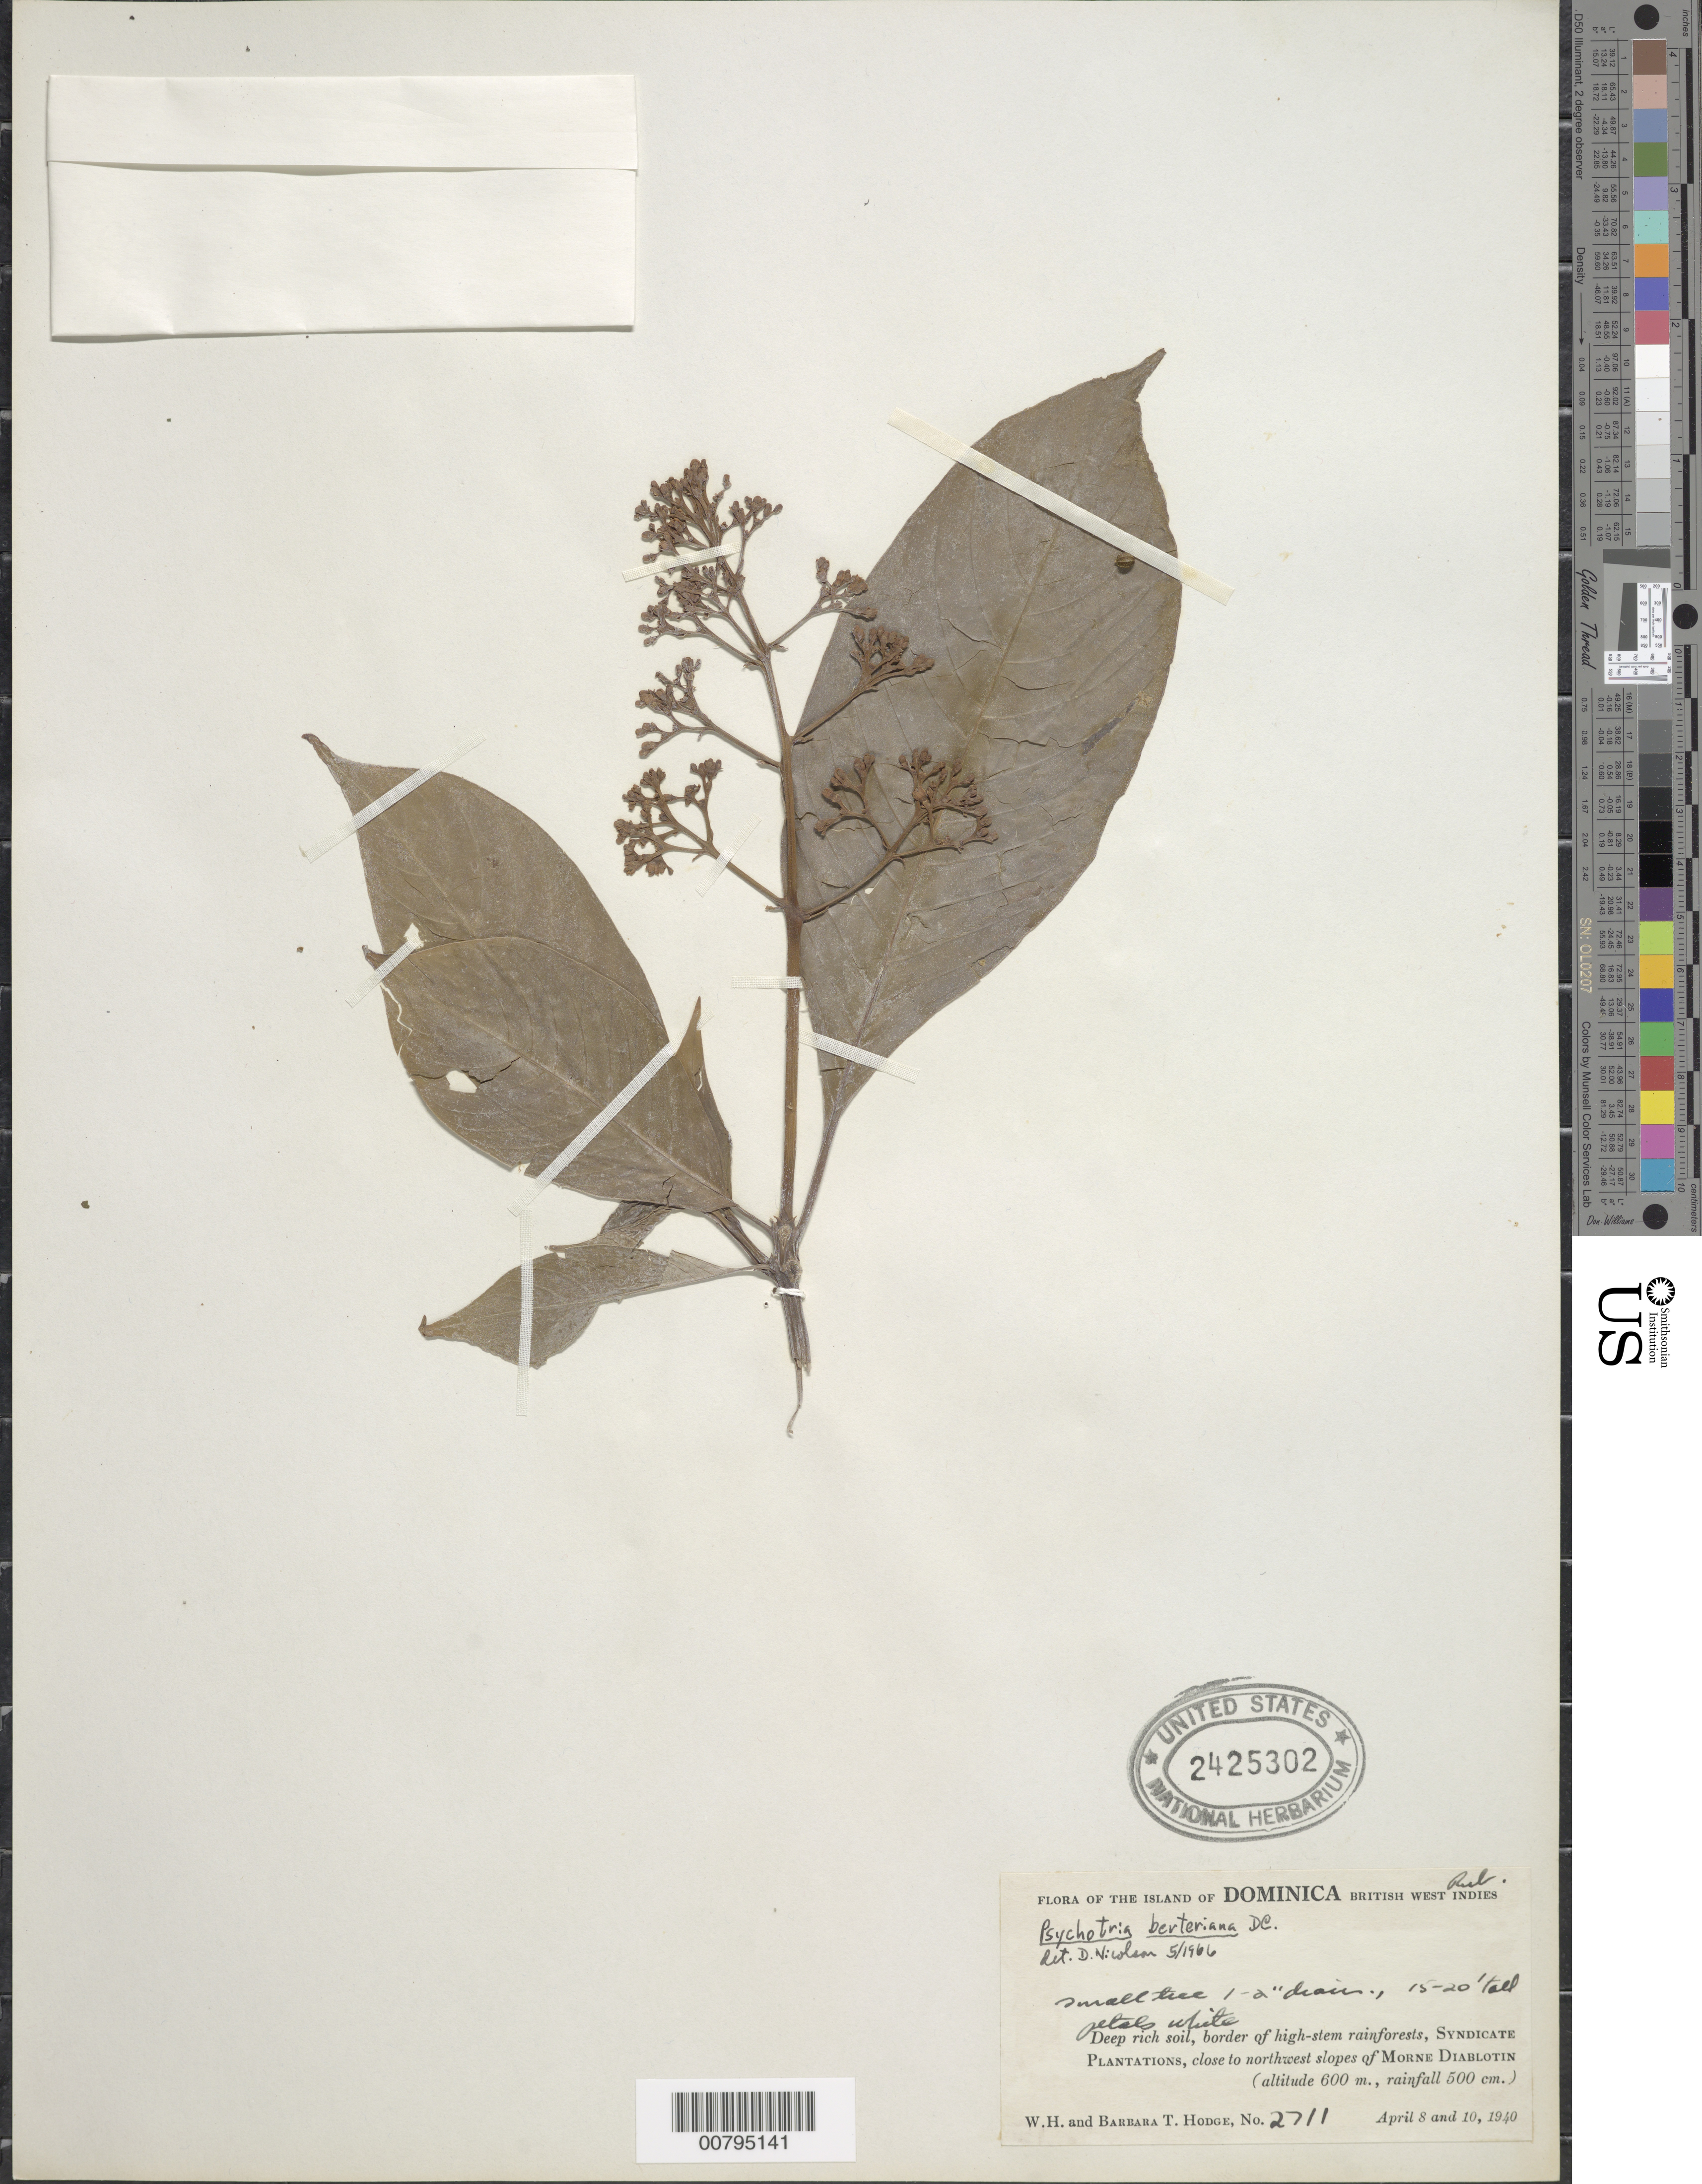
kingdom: Plantae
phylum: Tracheophyta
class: Magnoliopsida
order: Gentianales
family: Rubiaceae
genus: Psychotria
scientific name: Psychotria berteroana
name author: DC.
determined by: Nicolson, Dan H.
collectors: W. Hodge & B. Hodge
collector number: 2711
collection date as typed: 08 Apr 1940 and 10 Apr 1940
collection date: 1940-04-08,1940-04-10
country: Dominica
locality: Syndicate Plantations, close to northwest slopes of Morne Diablotin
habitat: Border of high-stem rainforests, deep rich soil (rainfall 500 cm)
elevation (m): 600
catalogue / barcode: US 2425302